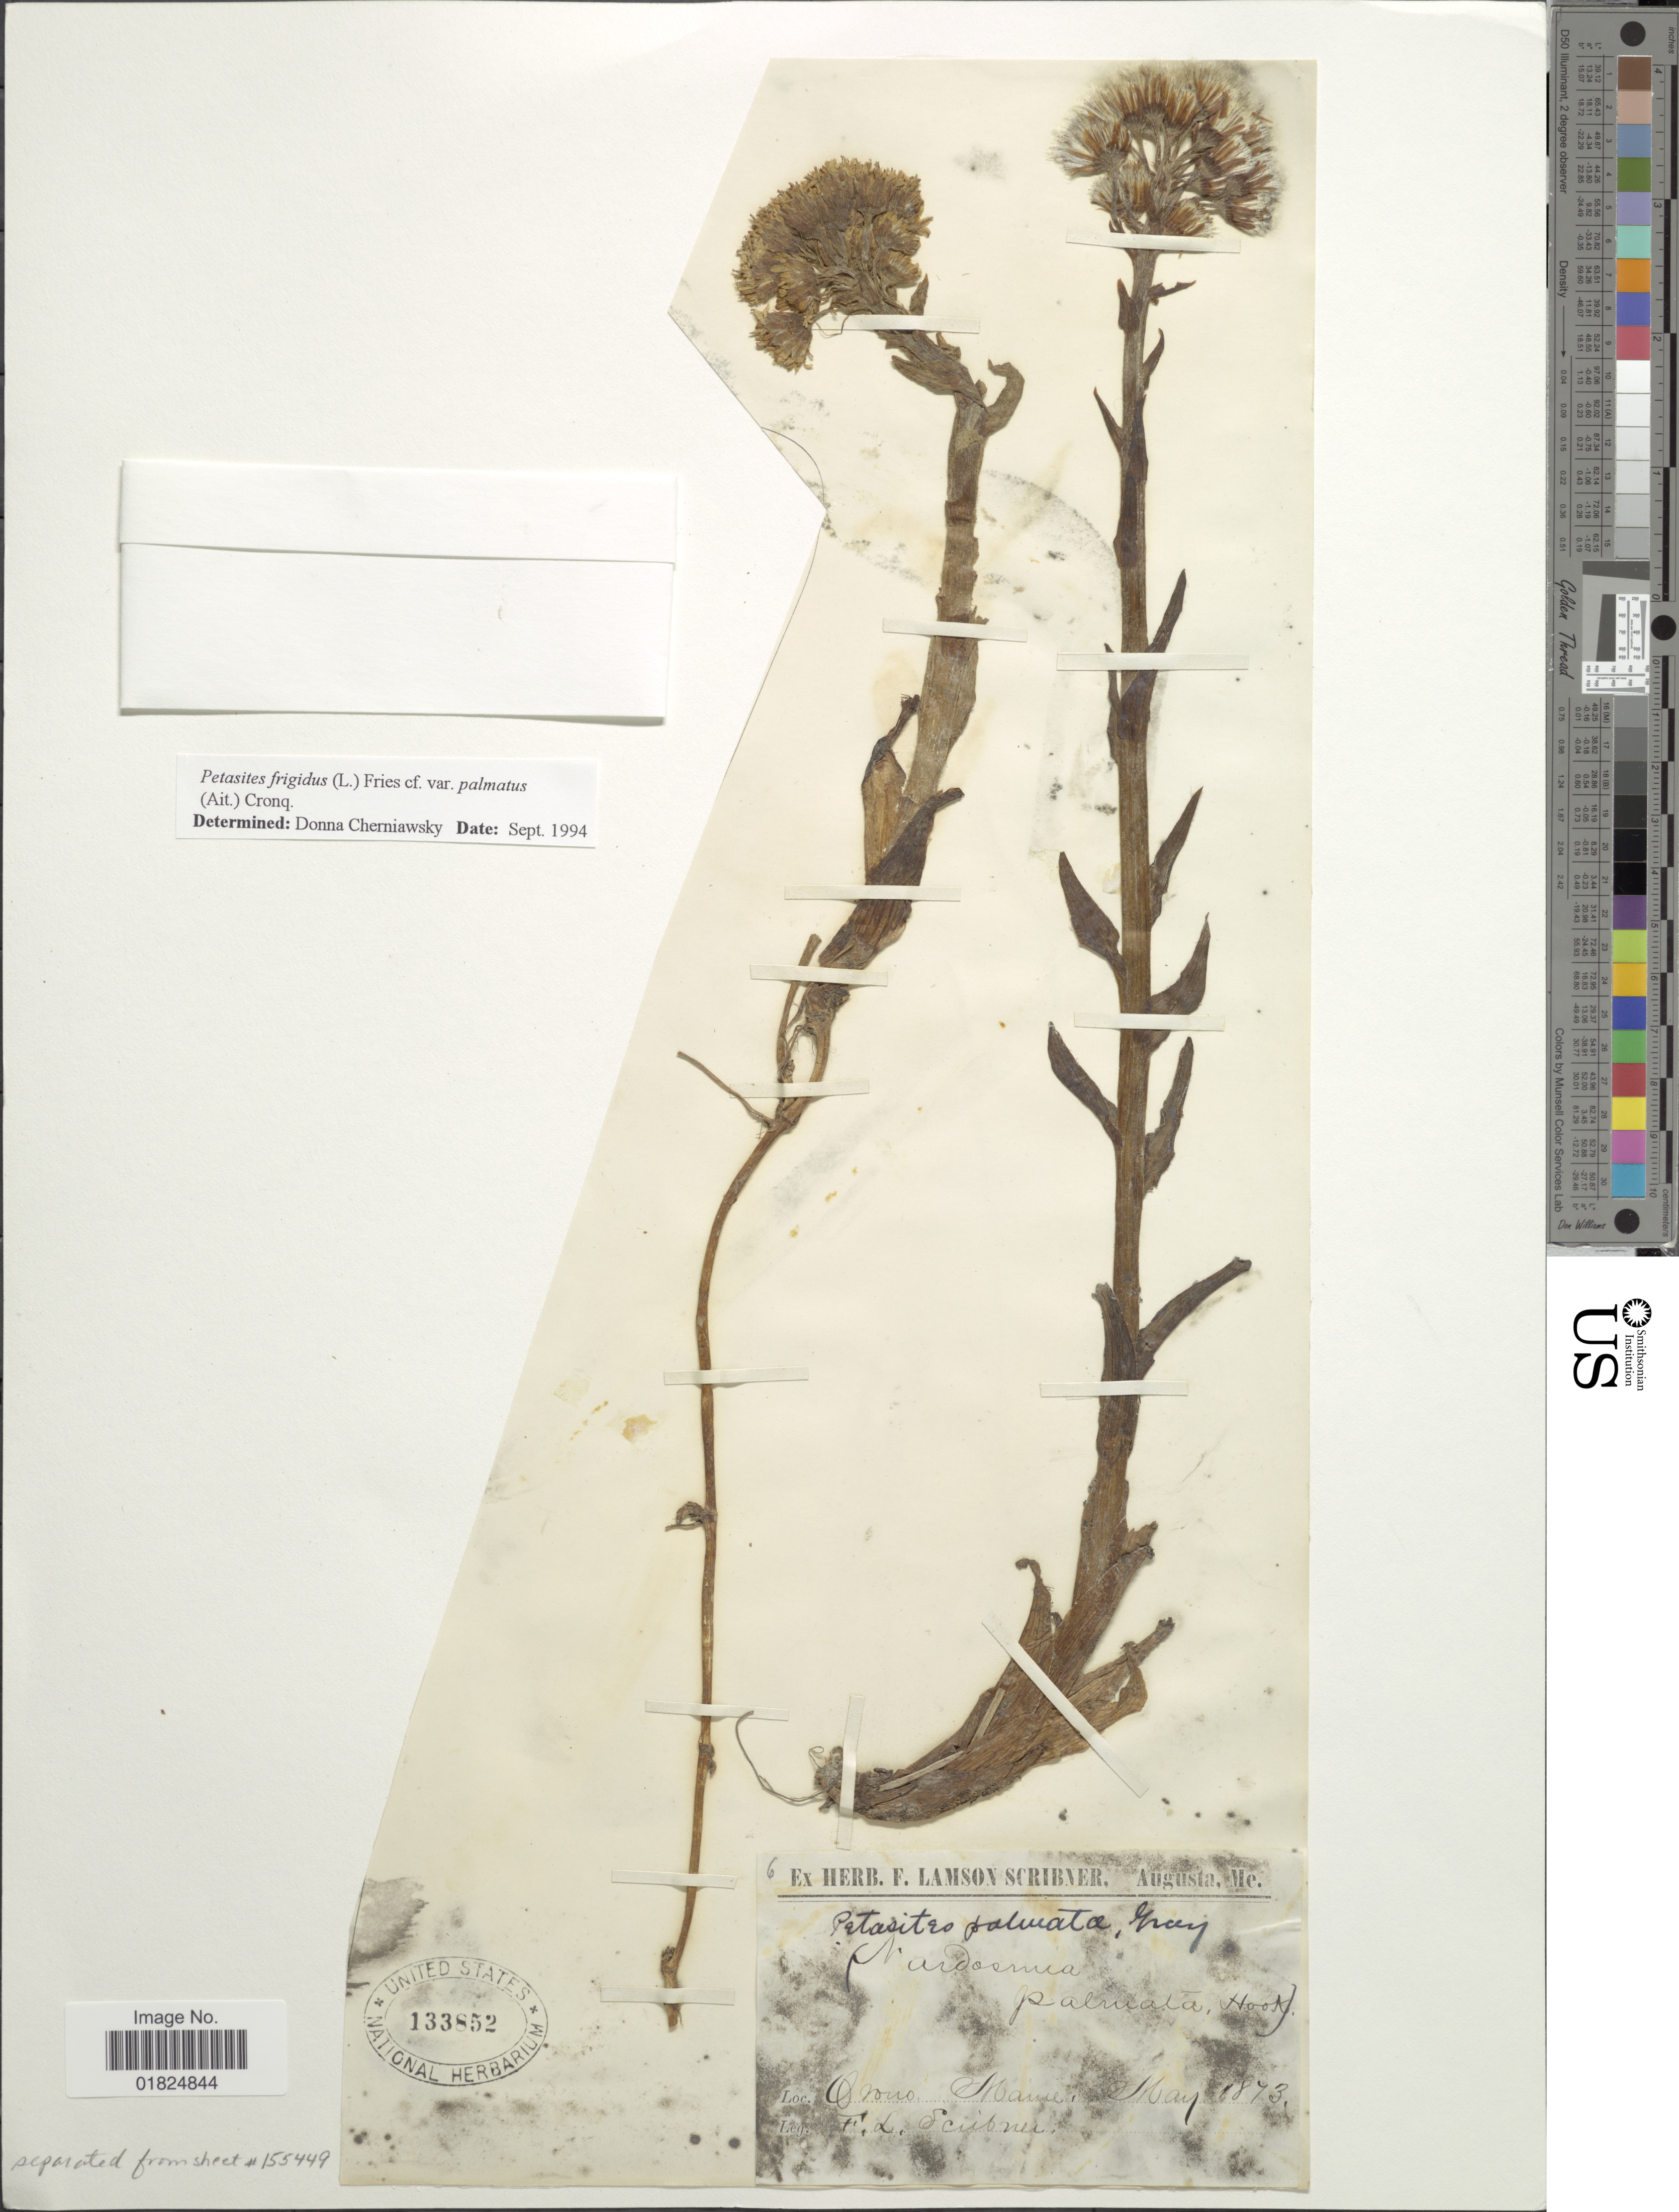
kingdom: Plantae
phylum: Tracheophyta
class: Magnoliopsida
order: Asterales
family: Asteraceae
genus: Petasites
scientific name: Petasites frigidus var. palmatus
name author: (Aiton) Cody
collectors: F. L. Scribner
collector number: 6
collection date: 1873-05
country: United States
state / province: Maine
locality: Orono, Maine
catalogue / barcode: US 133852